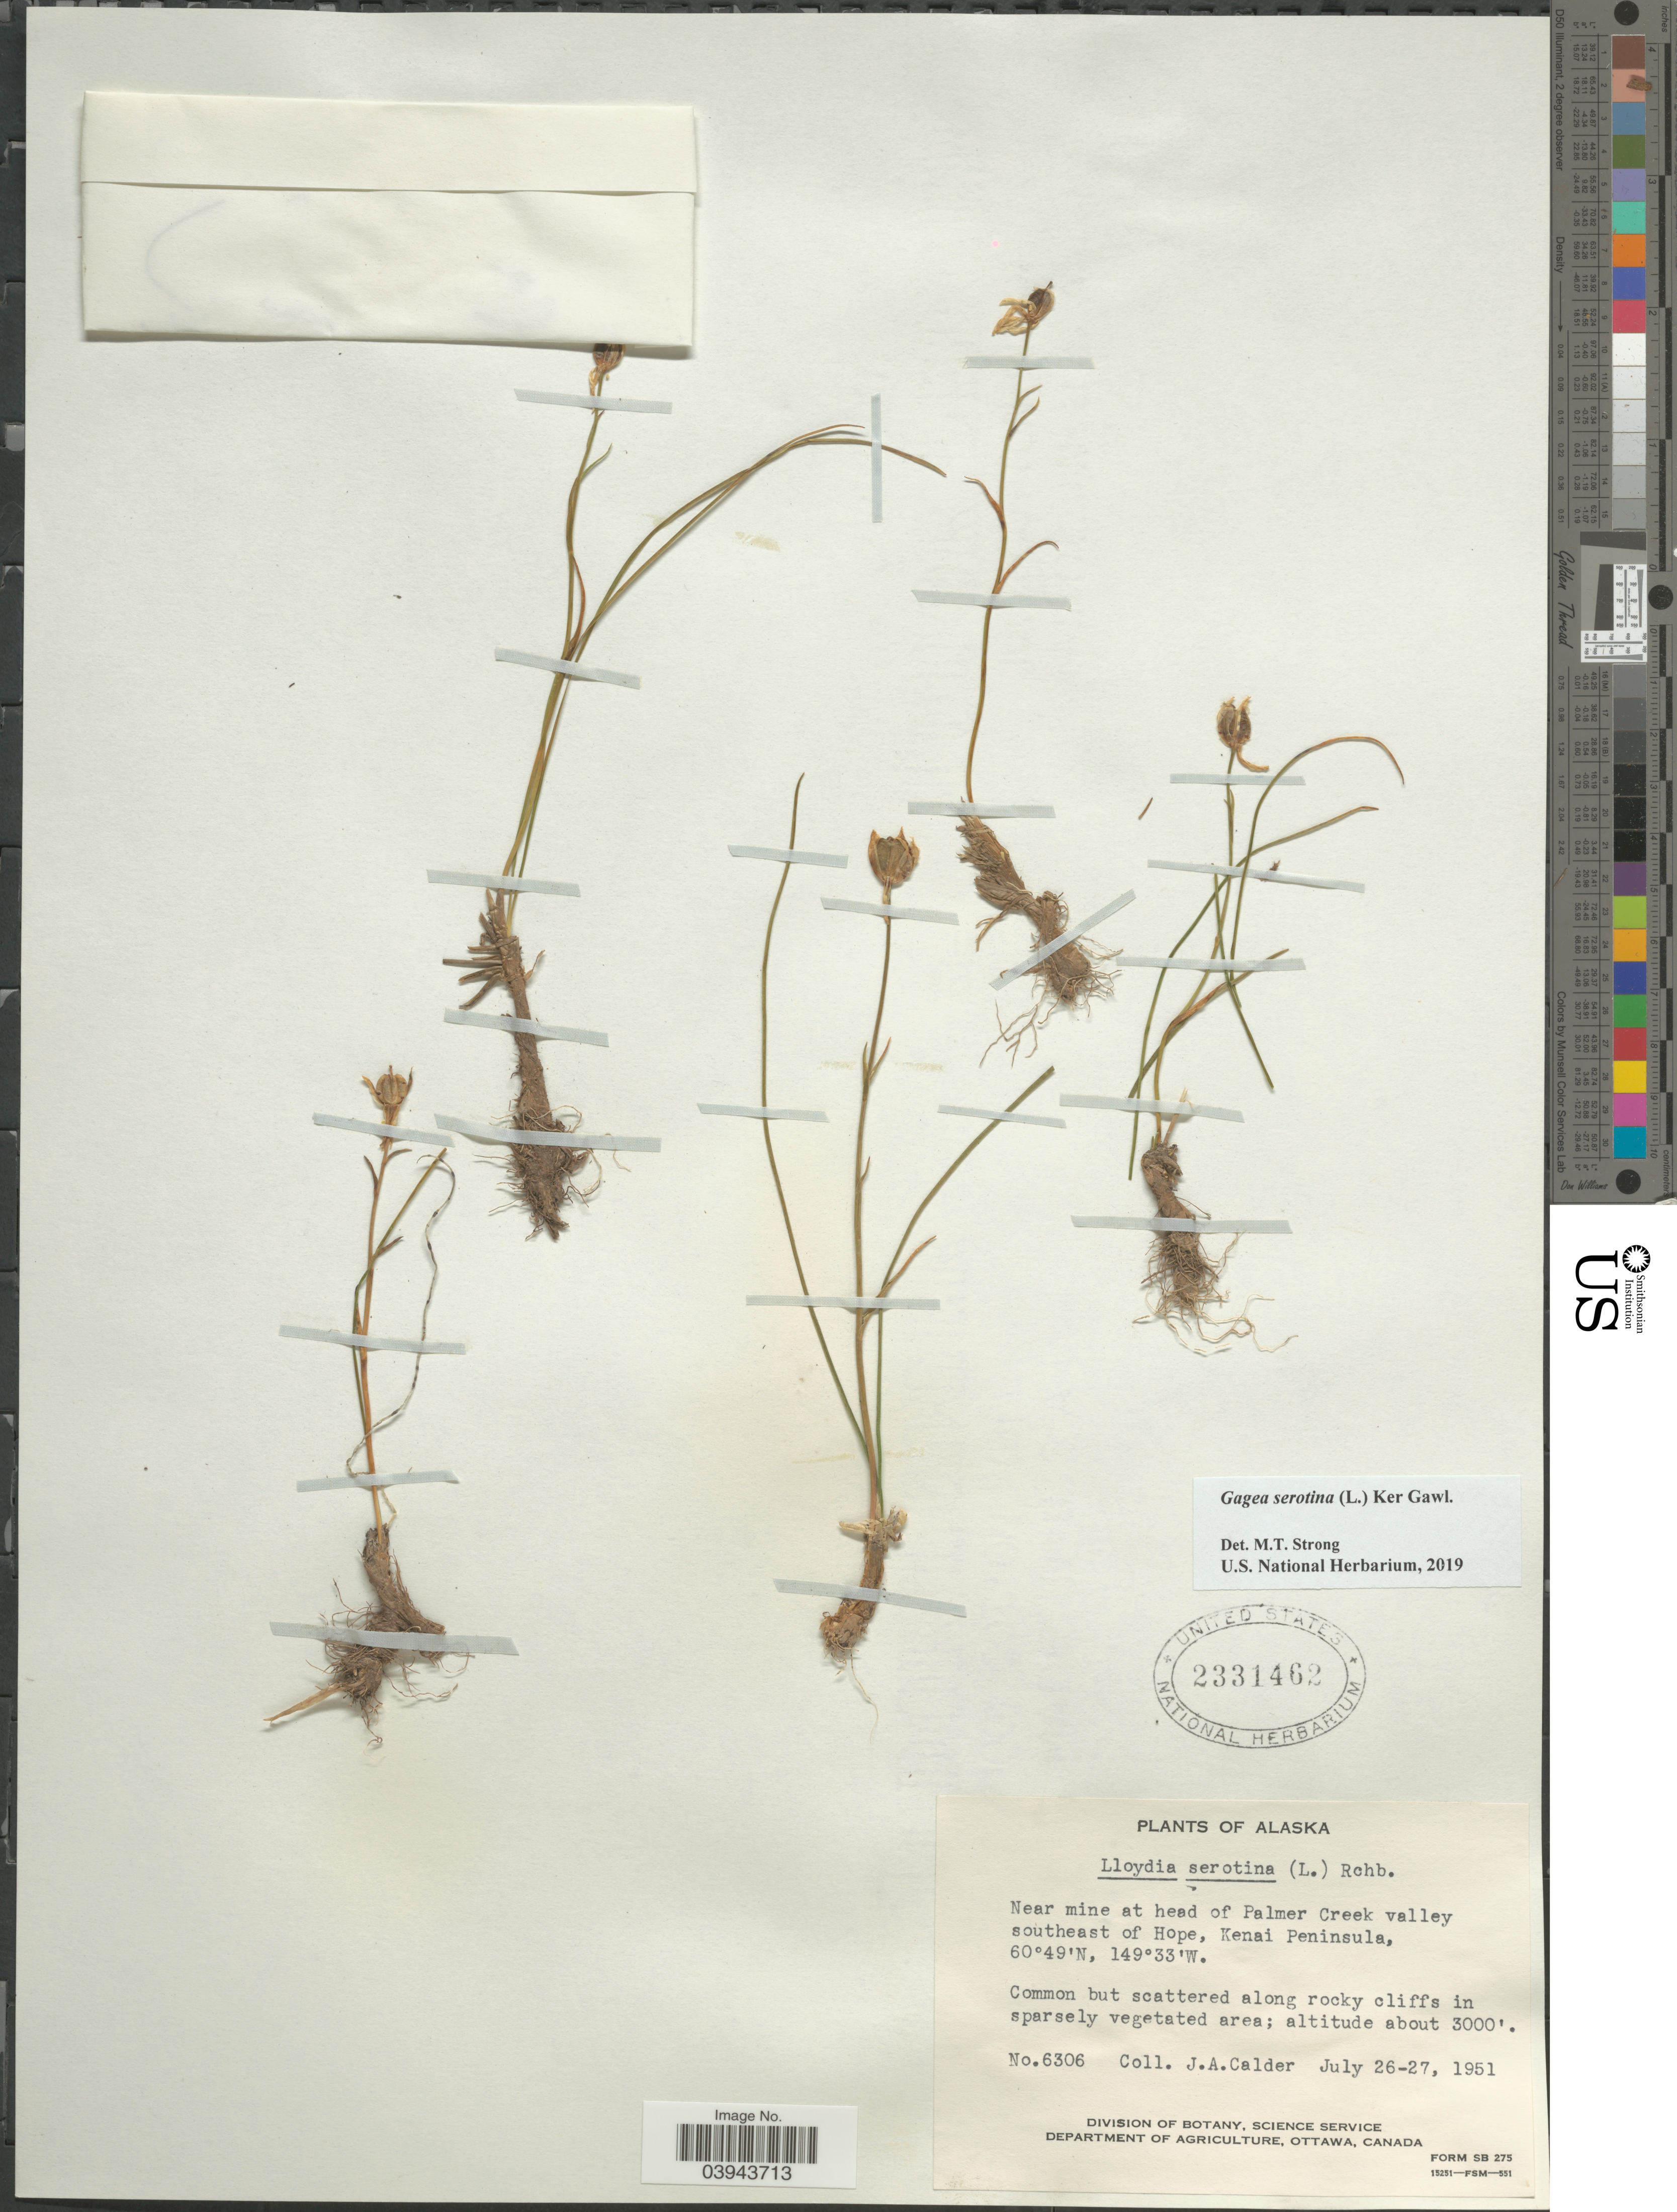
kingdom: Plantae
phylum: Tracheophyta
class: Liliopsida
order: Liliales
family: Liliaceae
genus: Lloydia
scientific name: Lloydia serotina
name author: (L.) Salisb. ex Rchb.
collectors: J. A. Calder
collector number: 6306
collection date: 1951-07-26/1951-07-27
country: United States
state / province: Alaska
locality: Near mine at head of Palmer Creek valley southeast of Hope, Kenai Peninsula.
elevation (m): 914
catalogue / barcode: US 2331462